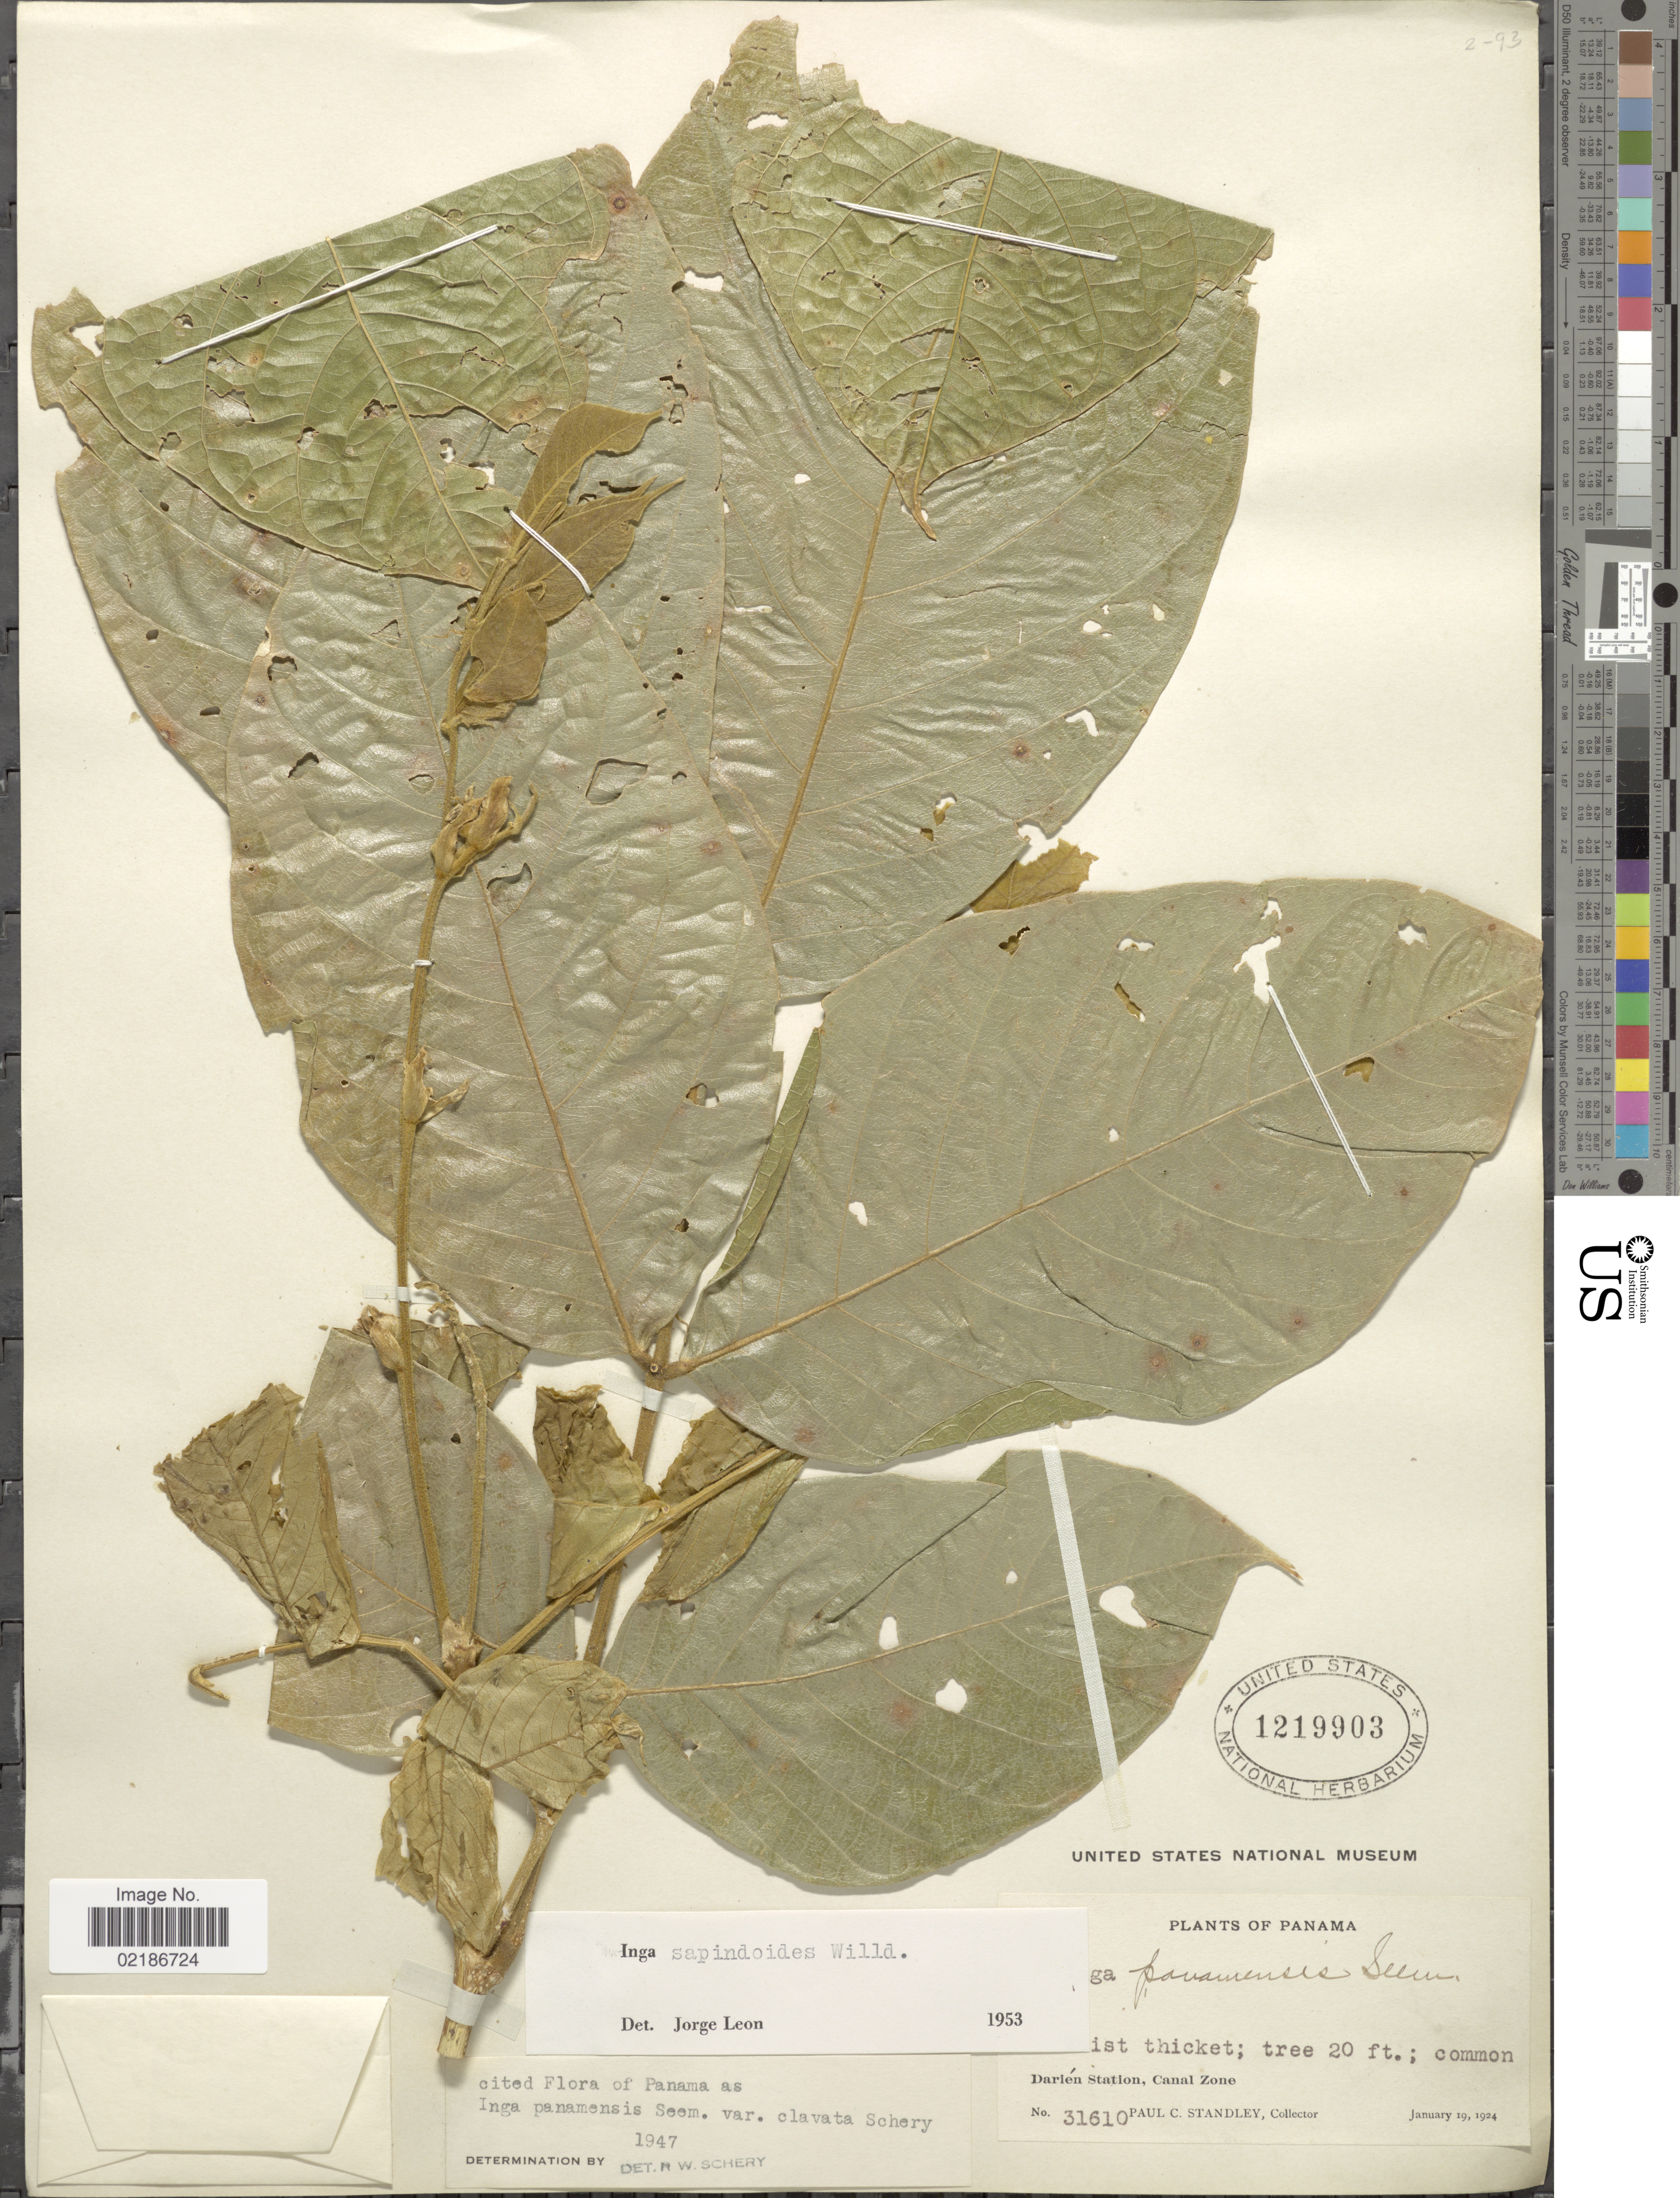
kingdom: Plantae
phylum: Tracheophyta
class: Magnoliopsida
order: Fabales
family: Fabaceae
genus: Inga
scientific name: Inga sapindoides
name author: Willd.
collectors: P. C. Standley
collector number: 31610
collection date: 1924-01-19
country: Panama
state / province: Colón / Panamá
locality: Darien Station, Canal Zone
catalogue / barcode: US 1219903